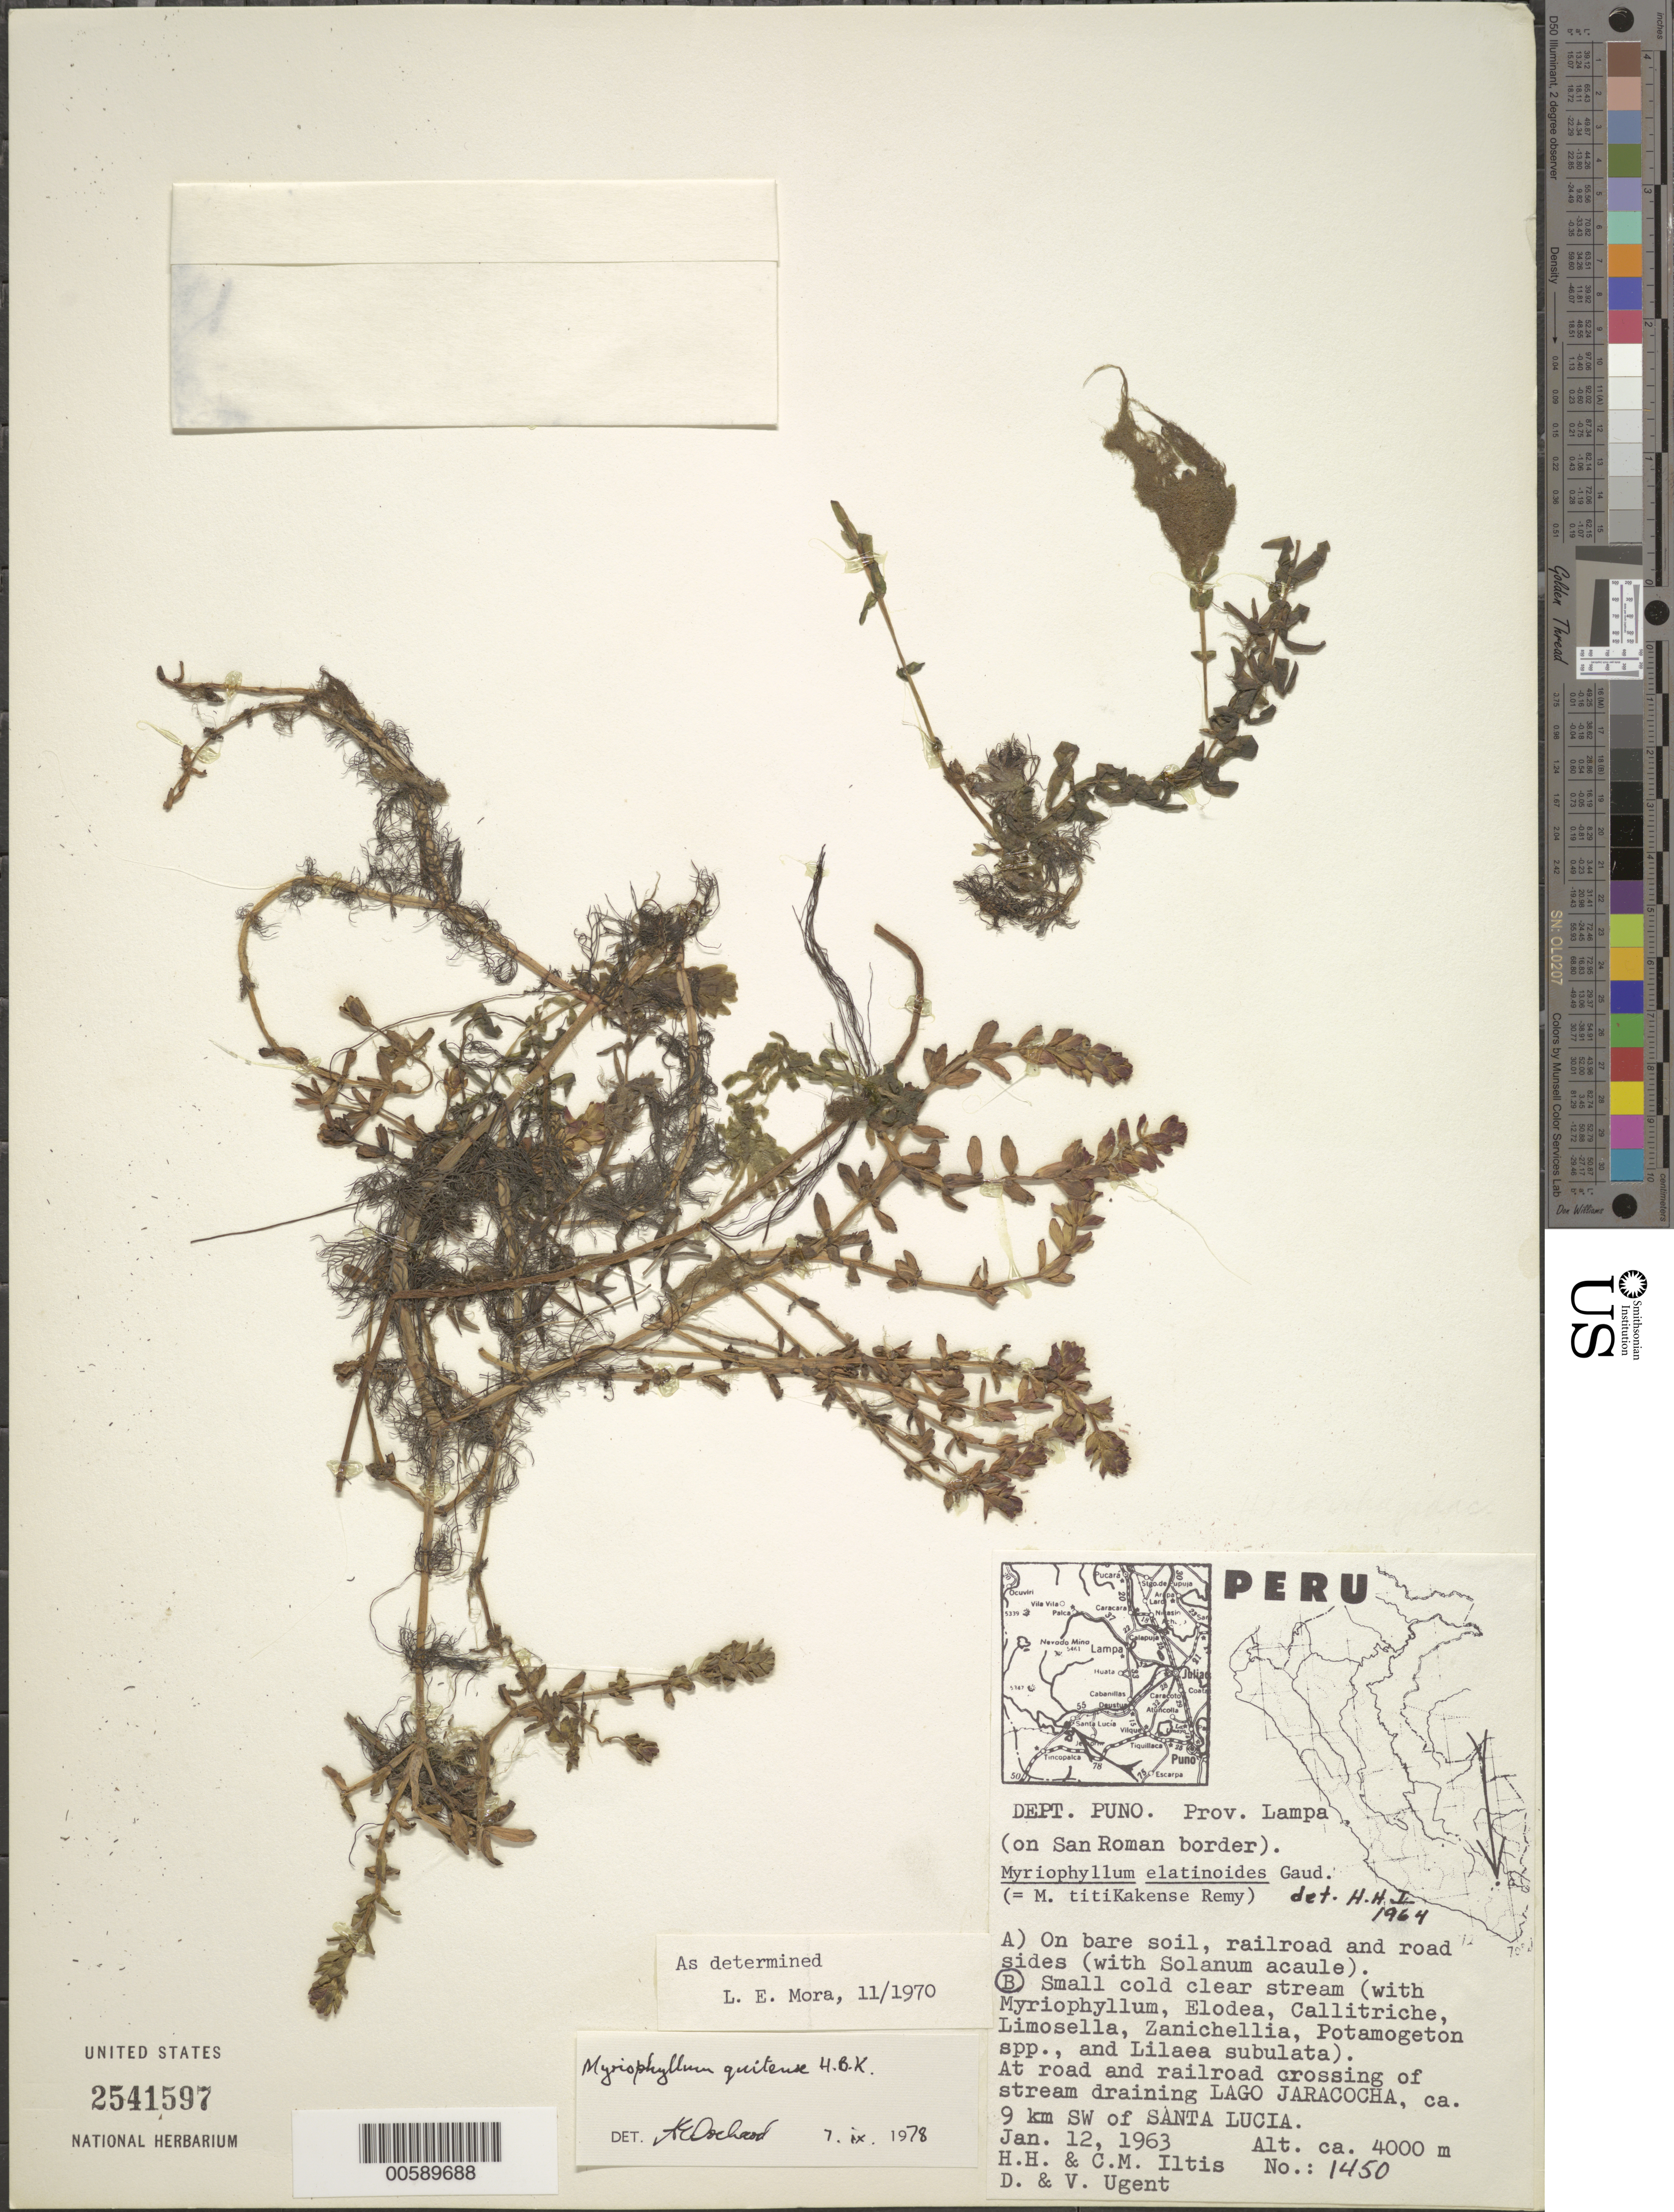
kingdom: Plantae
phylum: Tracheophyta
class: Magnoliopsida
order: Saxifragales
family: Haloragaceae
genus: Myriophyllum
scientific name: Myriophyllum quitense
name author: Kunth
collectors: H. H. Iltis, C. M Iltis, D. Ugent & V. Ugent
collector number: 1450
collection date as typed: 12 Jan 1963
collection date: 1963-01-12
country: Peru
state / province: Puno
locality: Lampa on San Roman border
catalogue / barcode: US 2541597